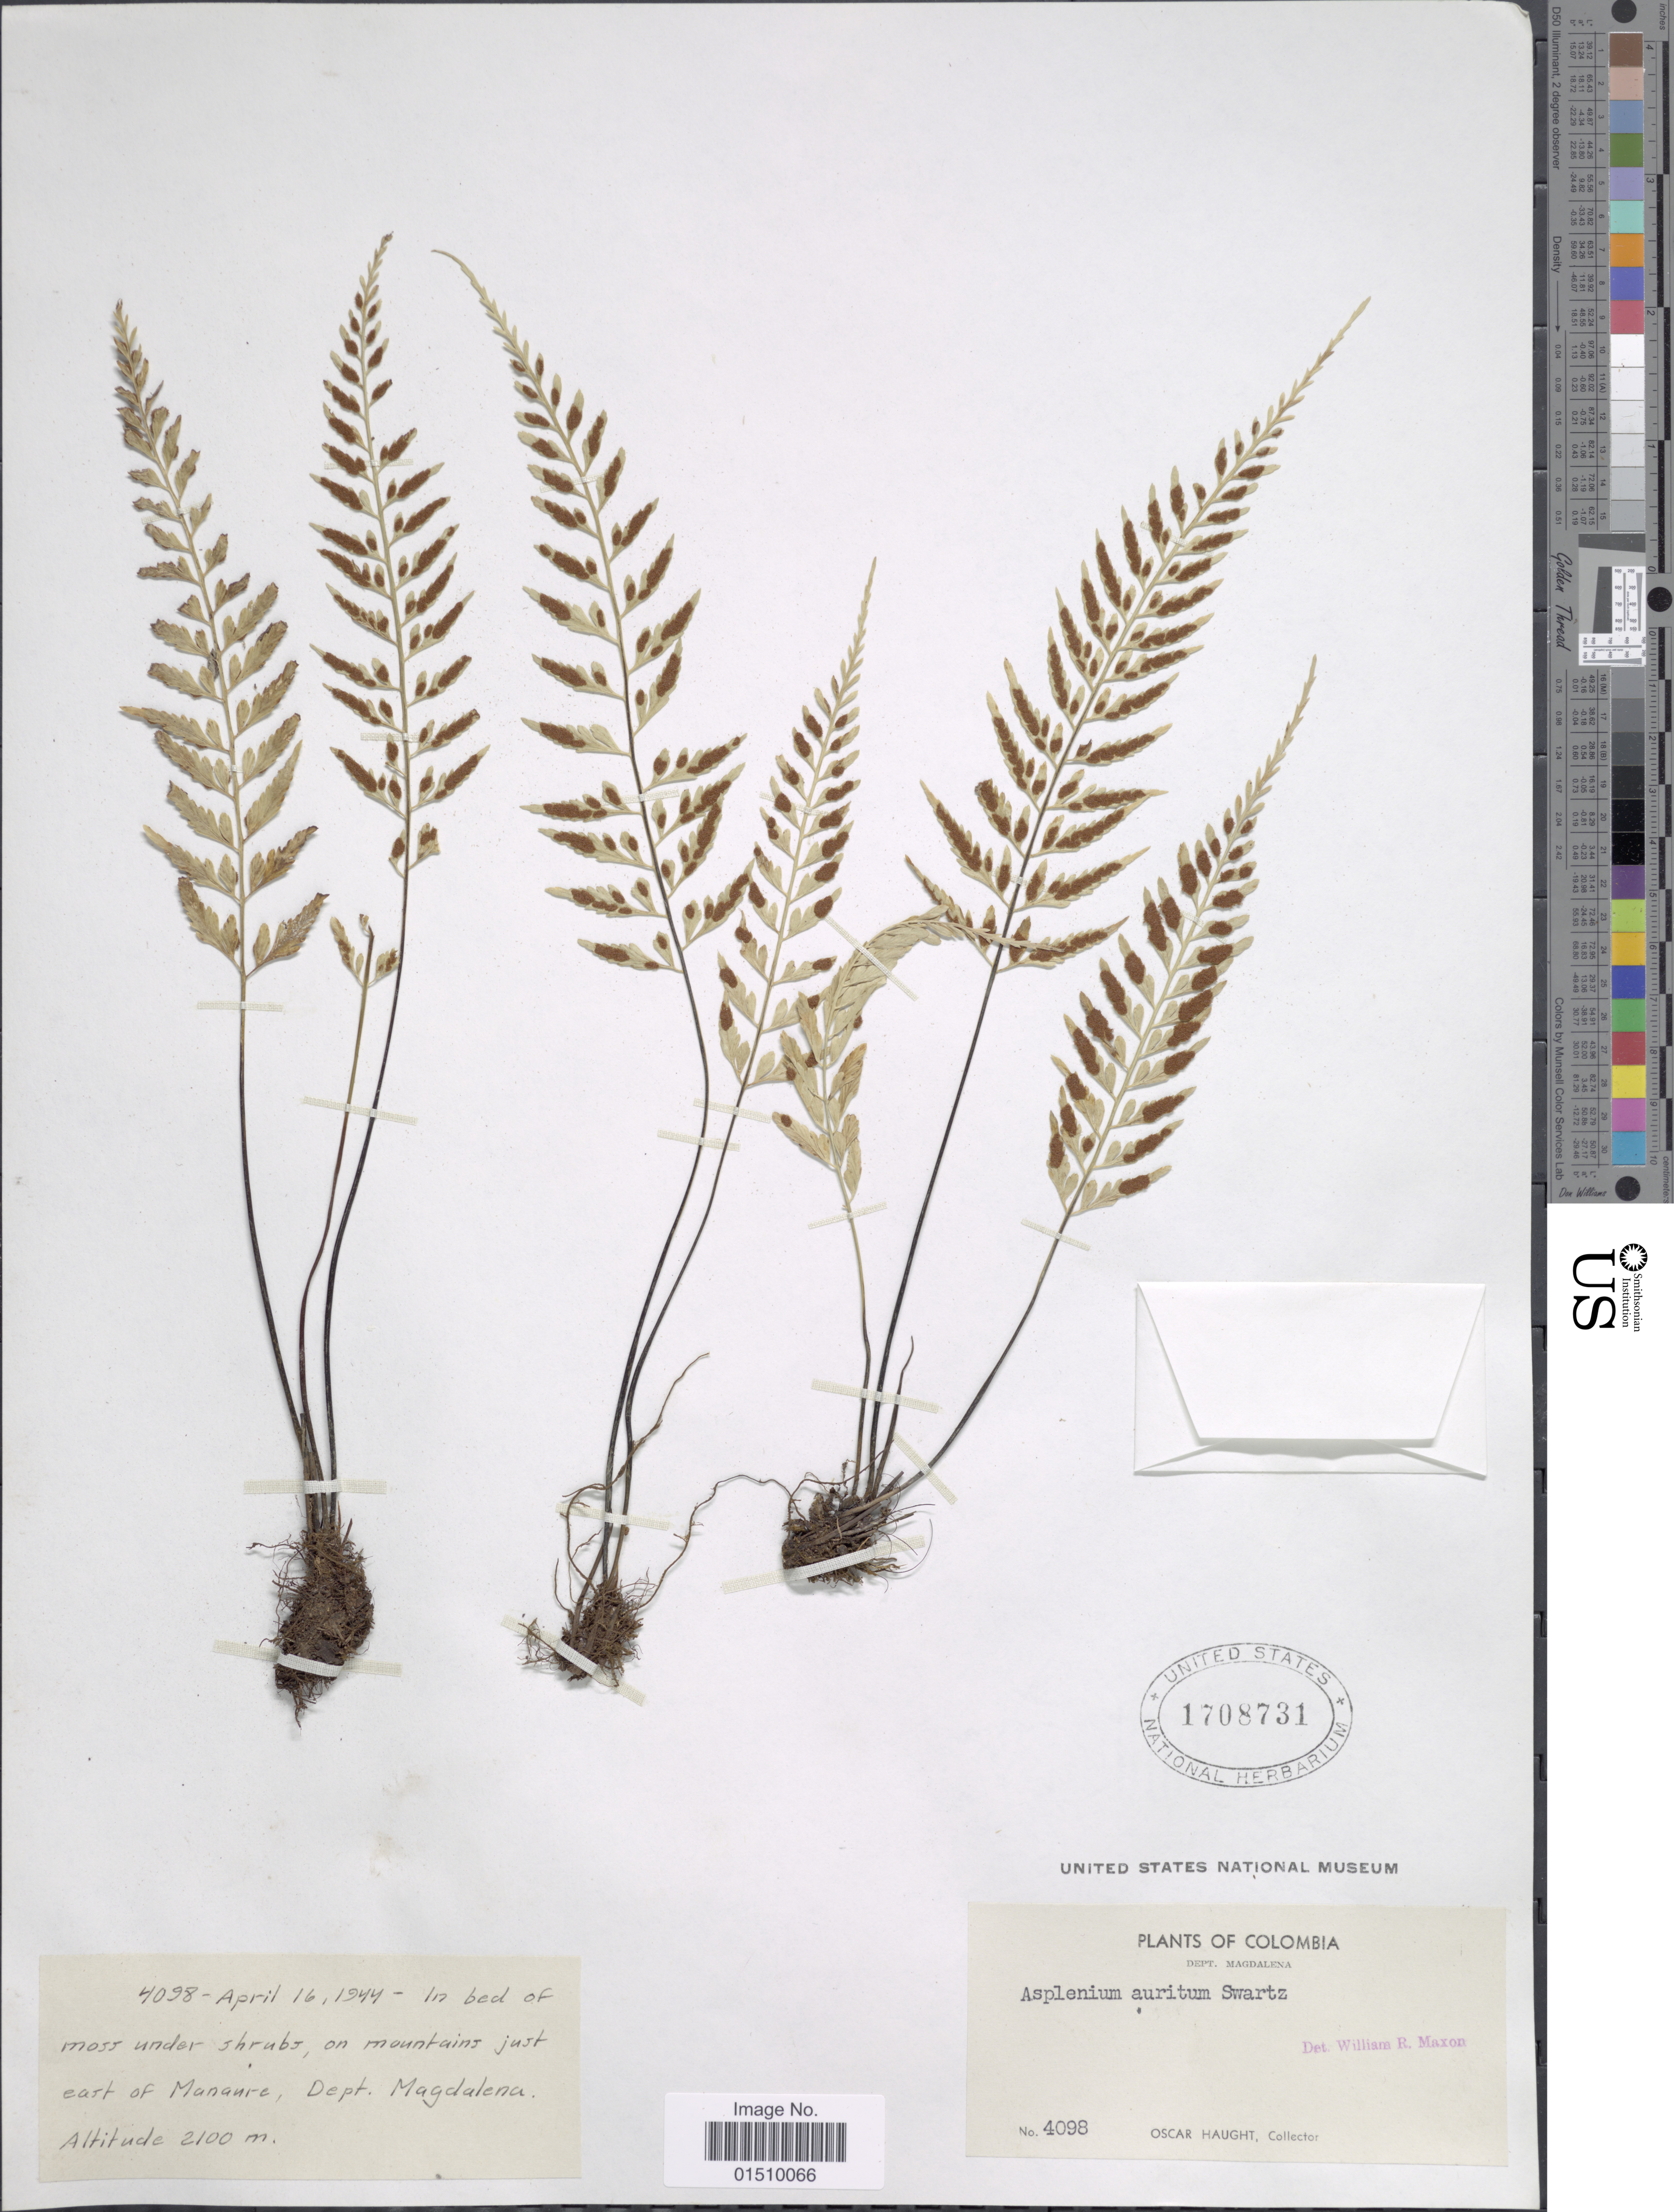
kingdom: Plantae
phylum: Tracheophyta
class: Polypodiopsida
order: Polypodiales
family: Aspleniaceae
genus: Asplenium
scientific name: Asplenium auritum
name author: Sw.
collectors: O. L. Haught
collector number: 4098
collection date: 1944-04-16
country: Colombia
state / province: Magdalena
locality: Colombia, Dept. Magdalena. In mountains just east of Manaure.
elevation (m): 2100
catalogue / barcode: US 1708731